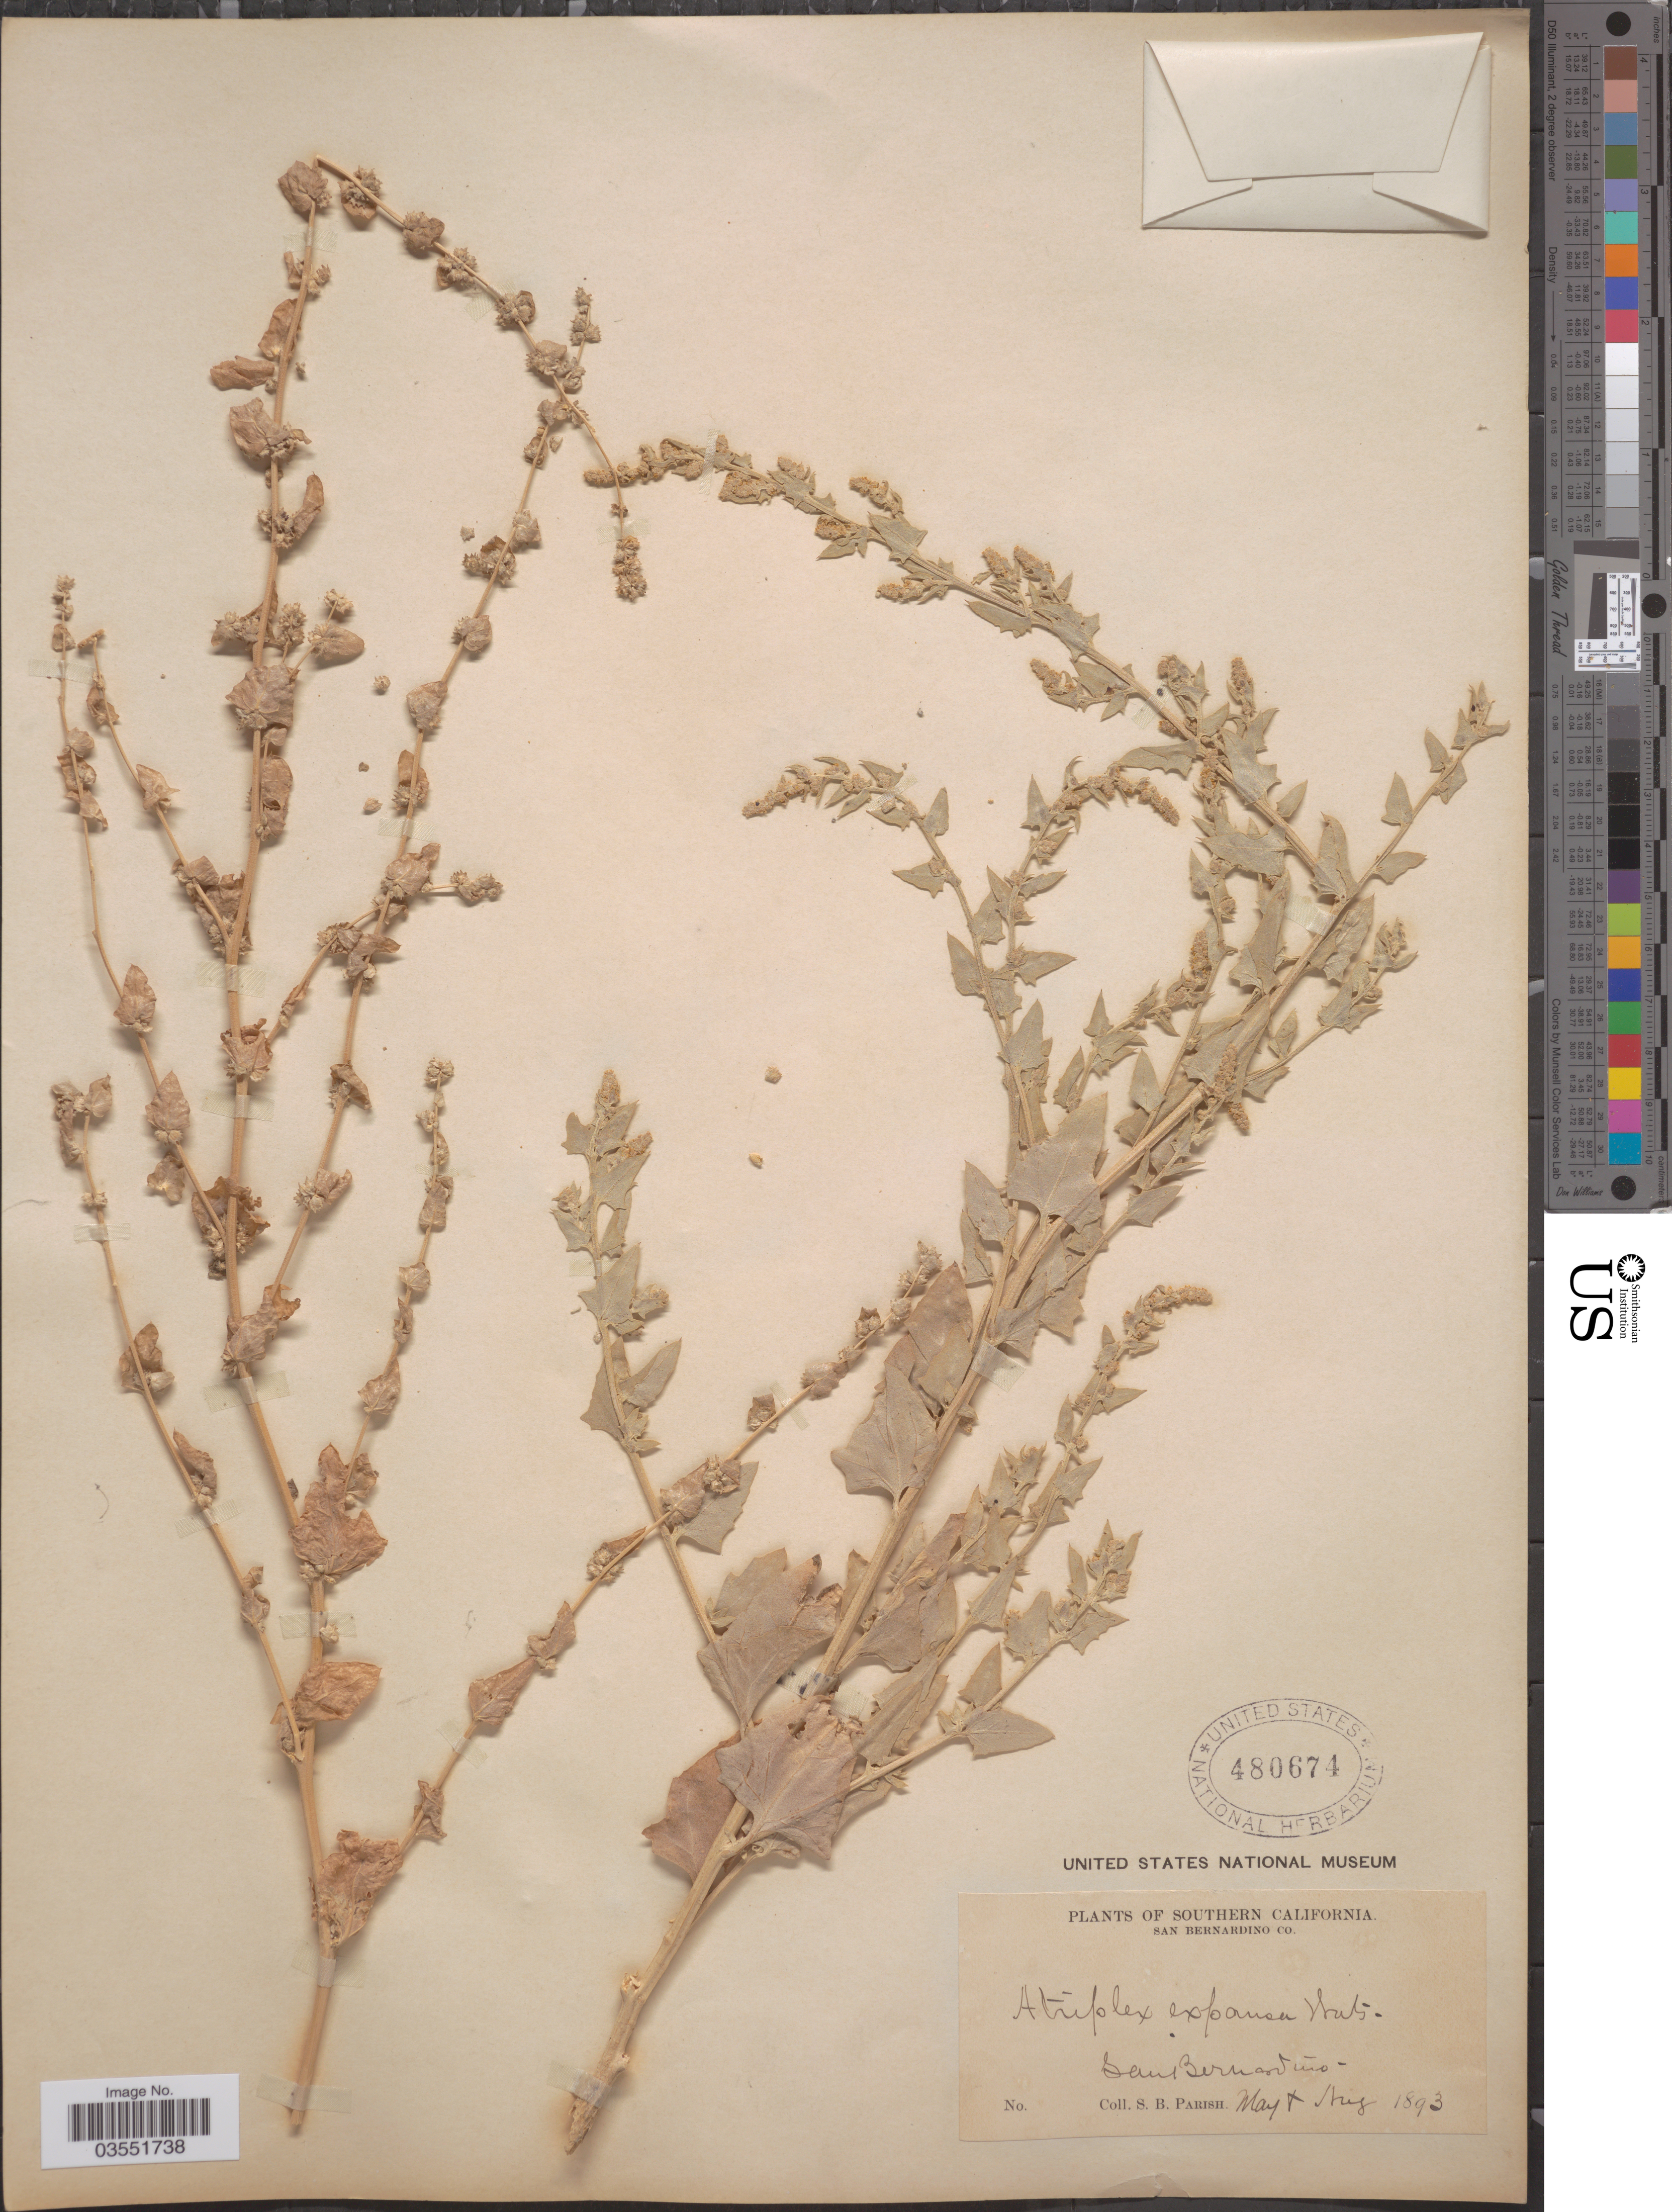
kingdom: Plantae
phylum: Tracheophyta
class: Magnoliopsida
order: Caryophyllales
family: Amaranthaceae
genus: Atriplex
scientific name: Atriplex expansa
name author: S. Watson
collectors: S. B. Parish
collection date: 1893-05/1893-08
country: United States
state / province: California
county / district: San Bernardino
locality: Southern California. San Bernardino Co. San Bernardino.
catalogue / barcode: US 480674